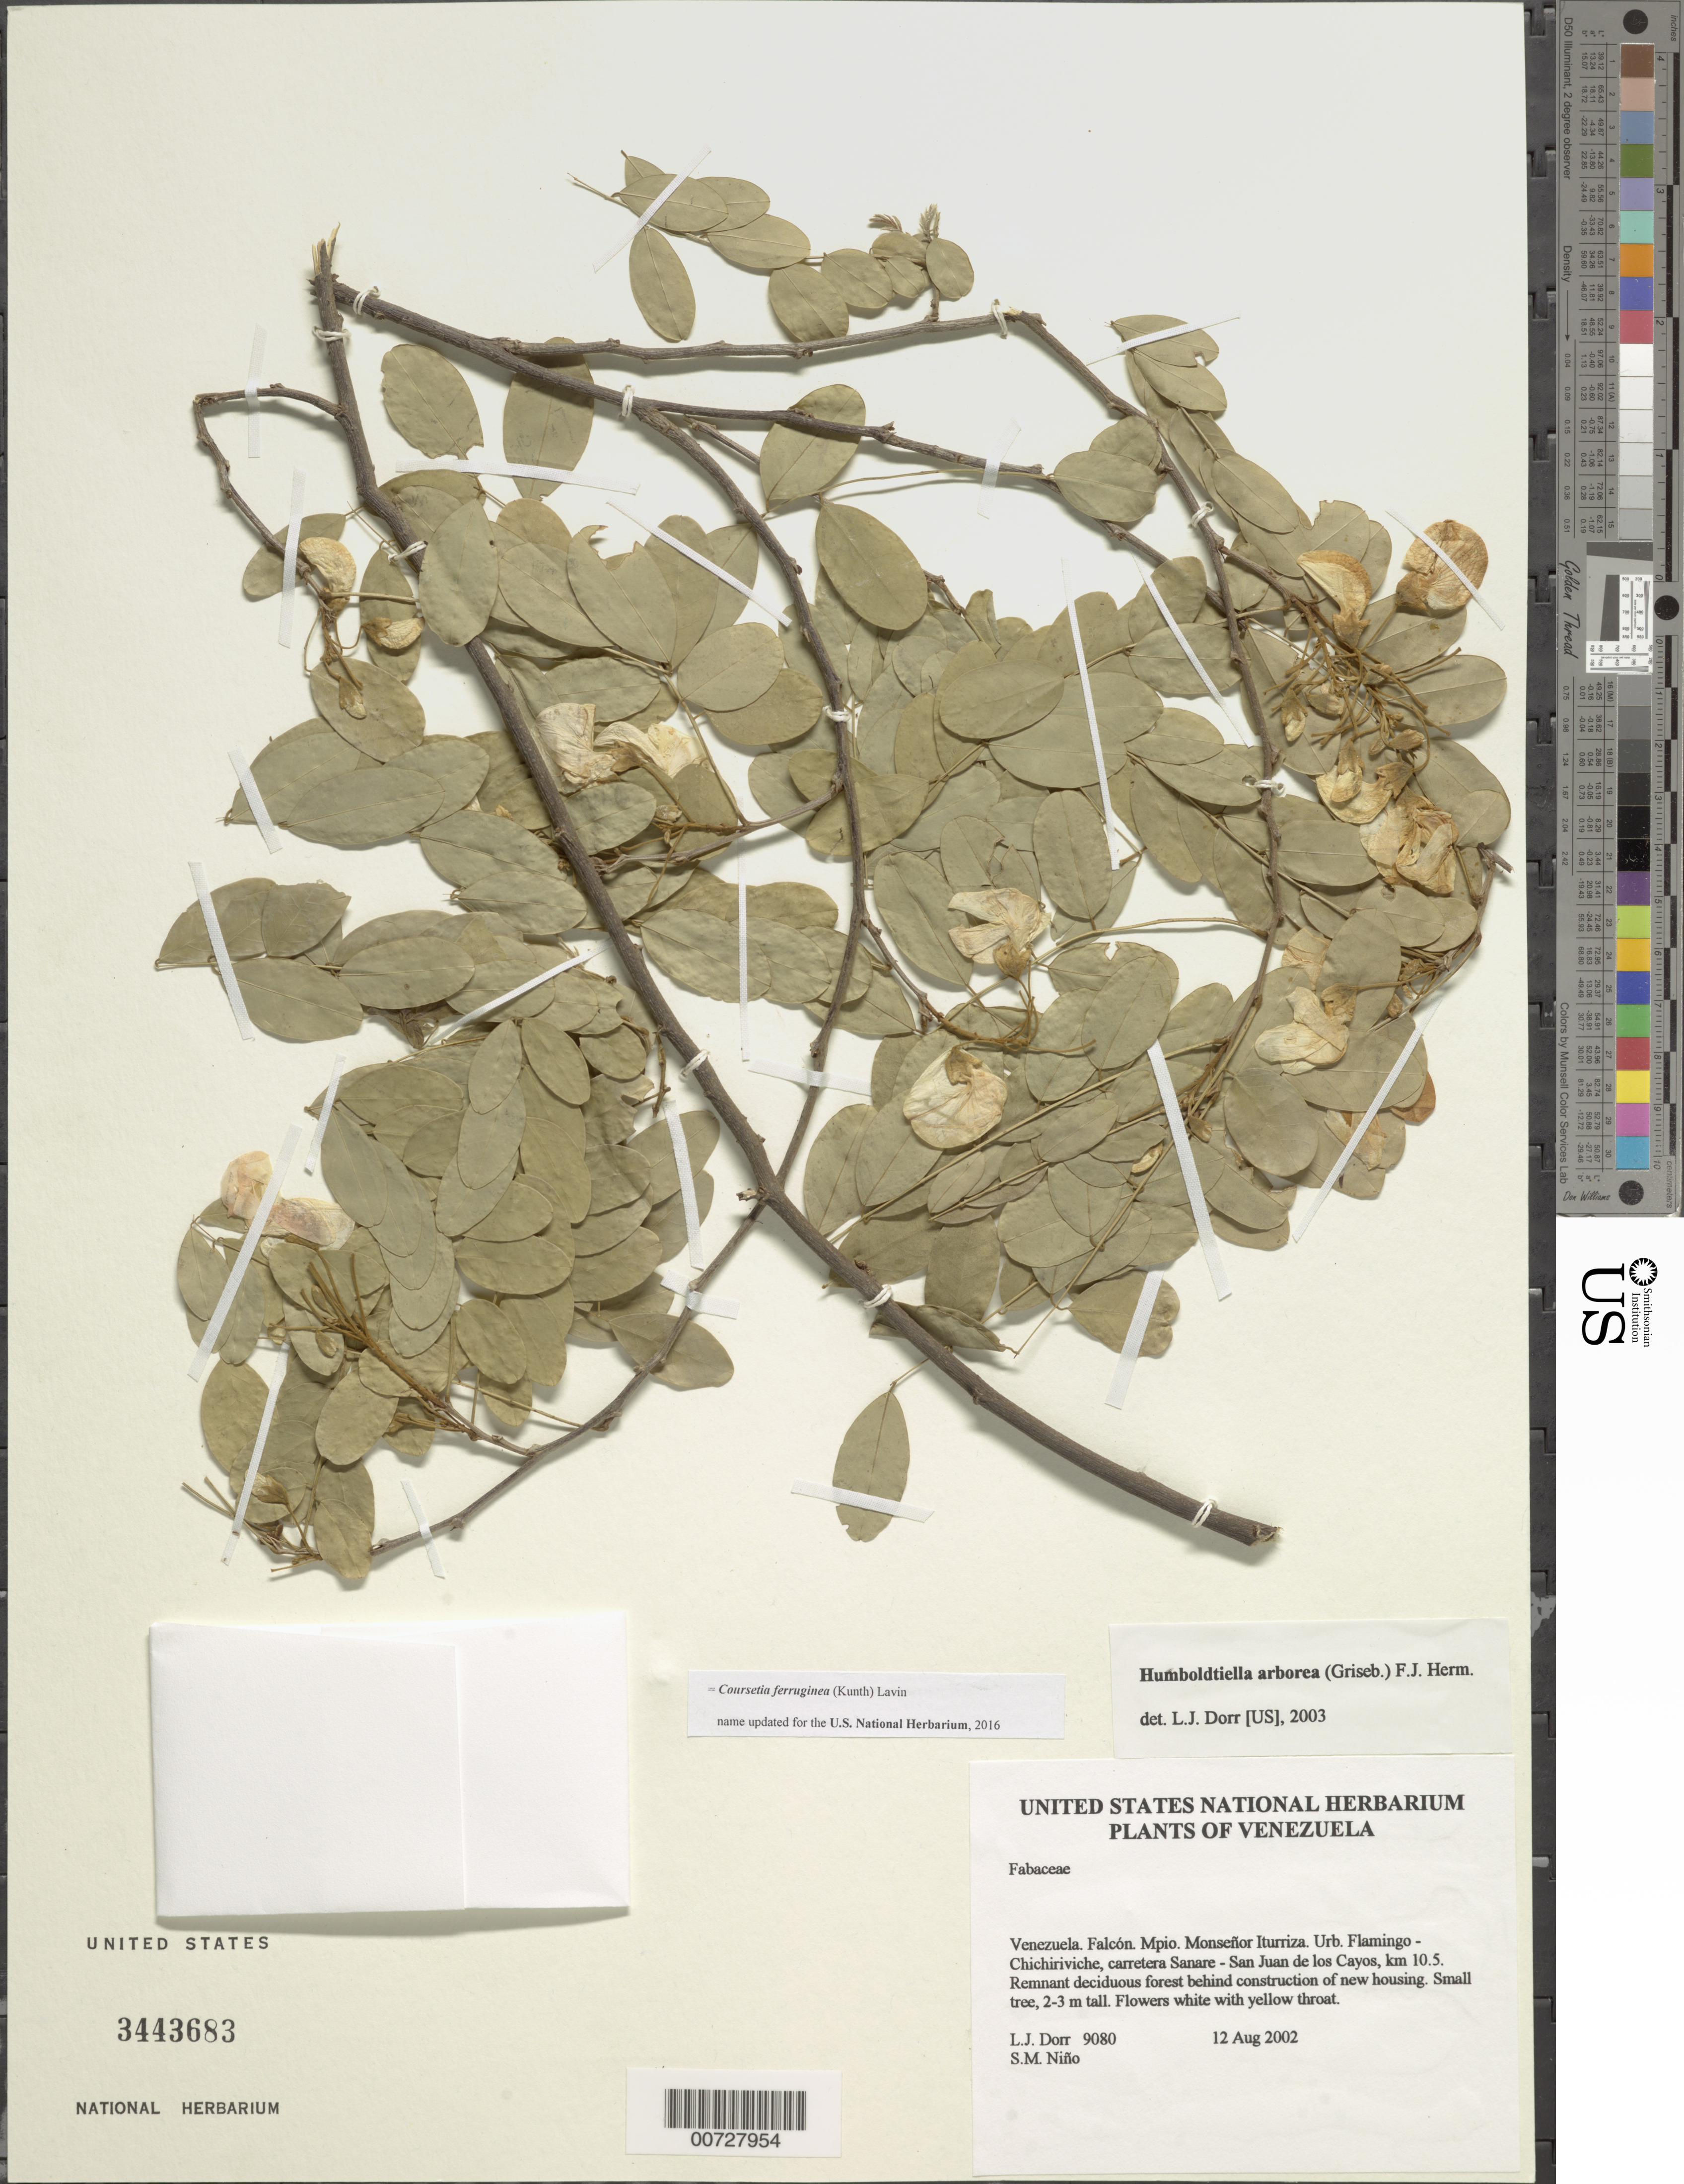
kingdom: Plantae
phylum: Tracheophyta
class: Magnoliopsida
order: Fabales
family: Fabaceae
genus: Coursetia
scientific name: Coursetia ferruginea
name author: (Kunth) Lavin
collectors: L. J. Dorr & S. M. Niño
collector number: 9080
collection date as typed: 12 Aug 2002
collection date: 2002-08-12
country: Venezuela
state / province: Falcón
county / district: Monseñor Iturriza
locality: Urb. Flamingo-Chichiriviche, carretera Sanare-San Juan de los Cayos, km 10.5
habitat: Remnant deciduous forest behind construction of new housing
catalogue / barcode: US 3443683